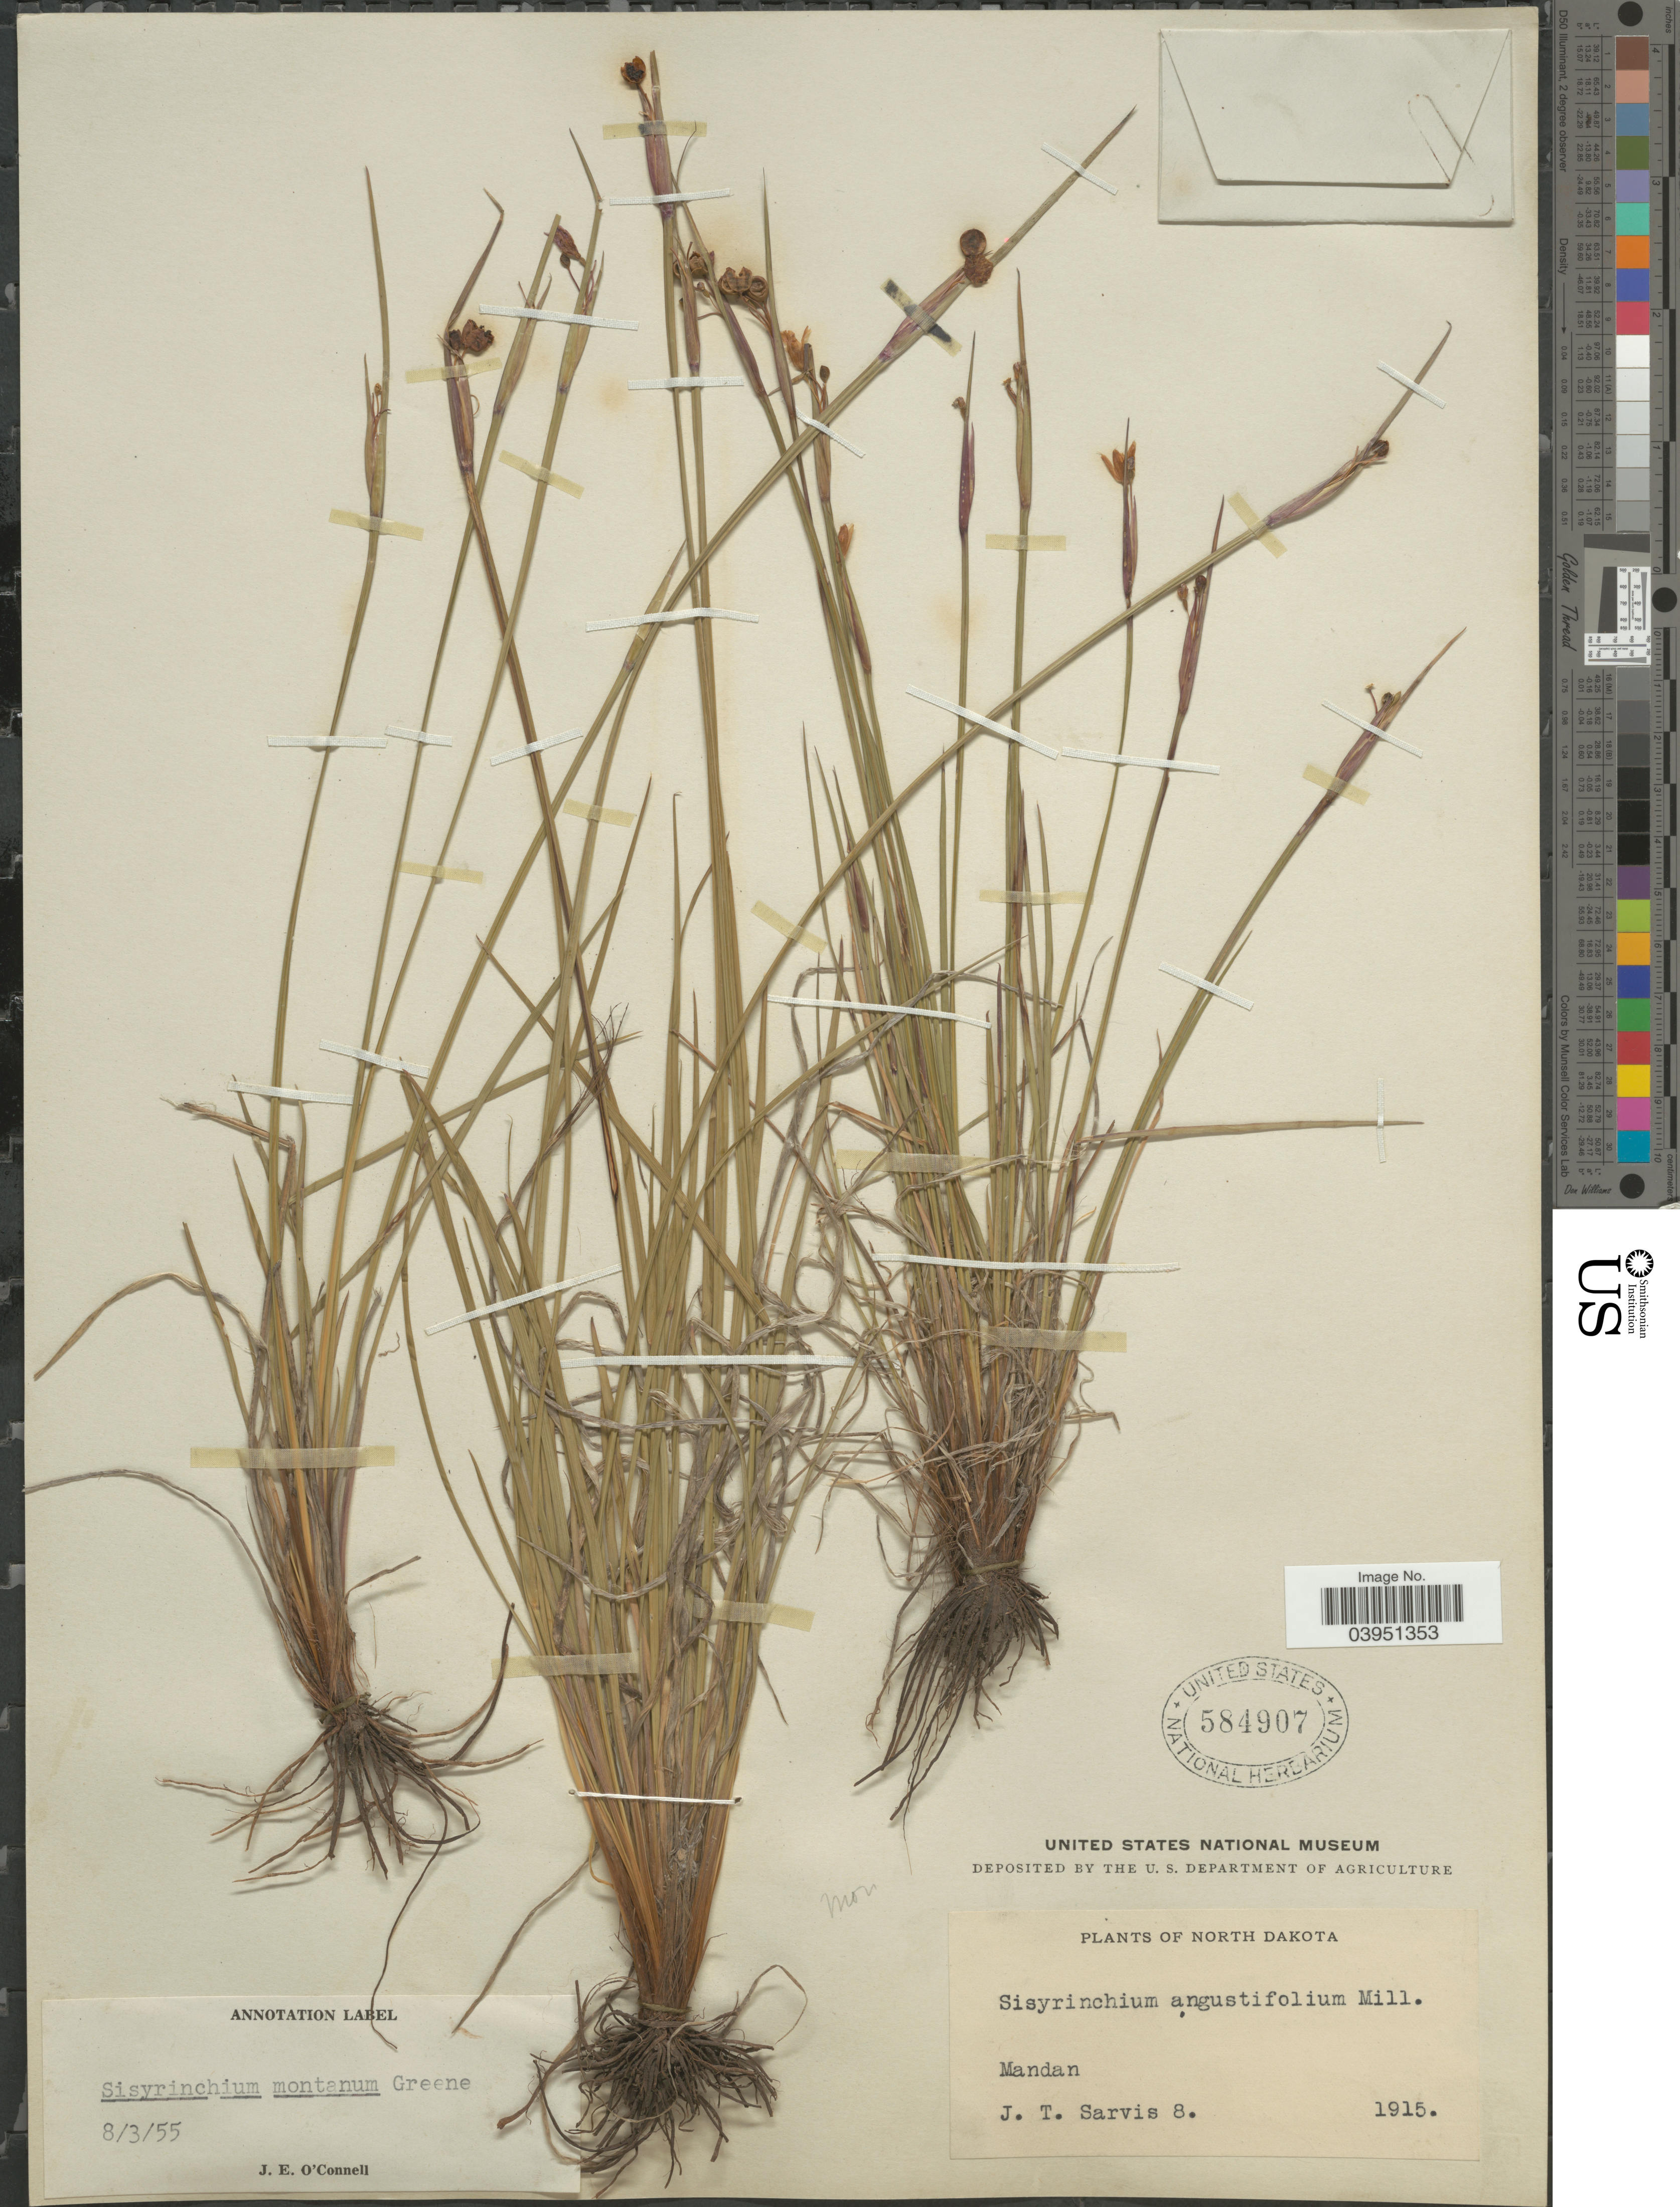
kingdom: Plantae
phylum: Tracheophyta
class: Liliopsida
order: Asparagales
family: Iridaceae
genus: Sisyrinchium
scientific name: Sisyrinchium montanum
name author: Greene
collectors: J. Sarvis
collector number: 8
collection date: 1915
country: United States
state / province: North Dakota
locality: Mandan.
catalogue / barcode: US 584907